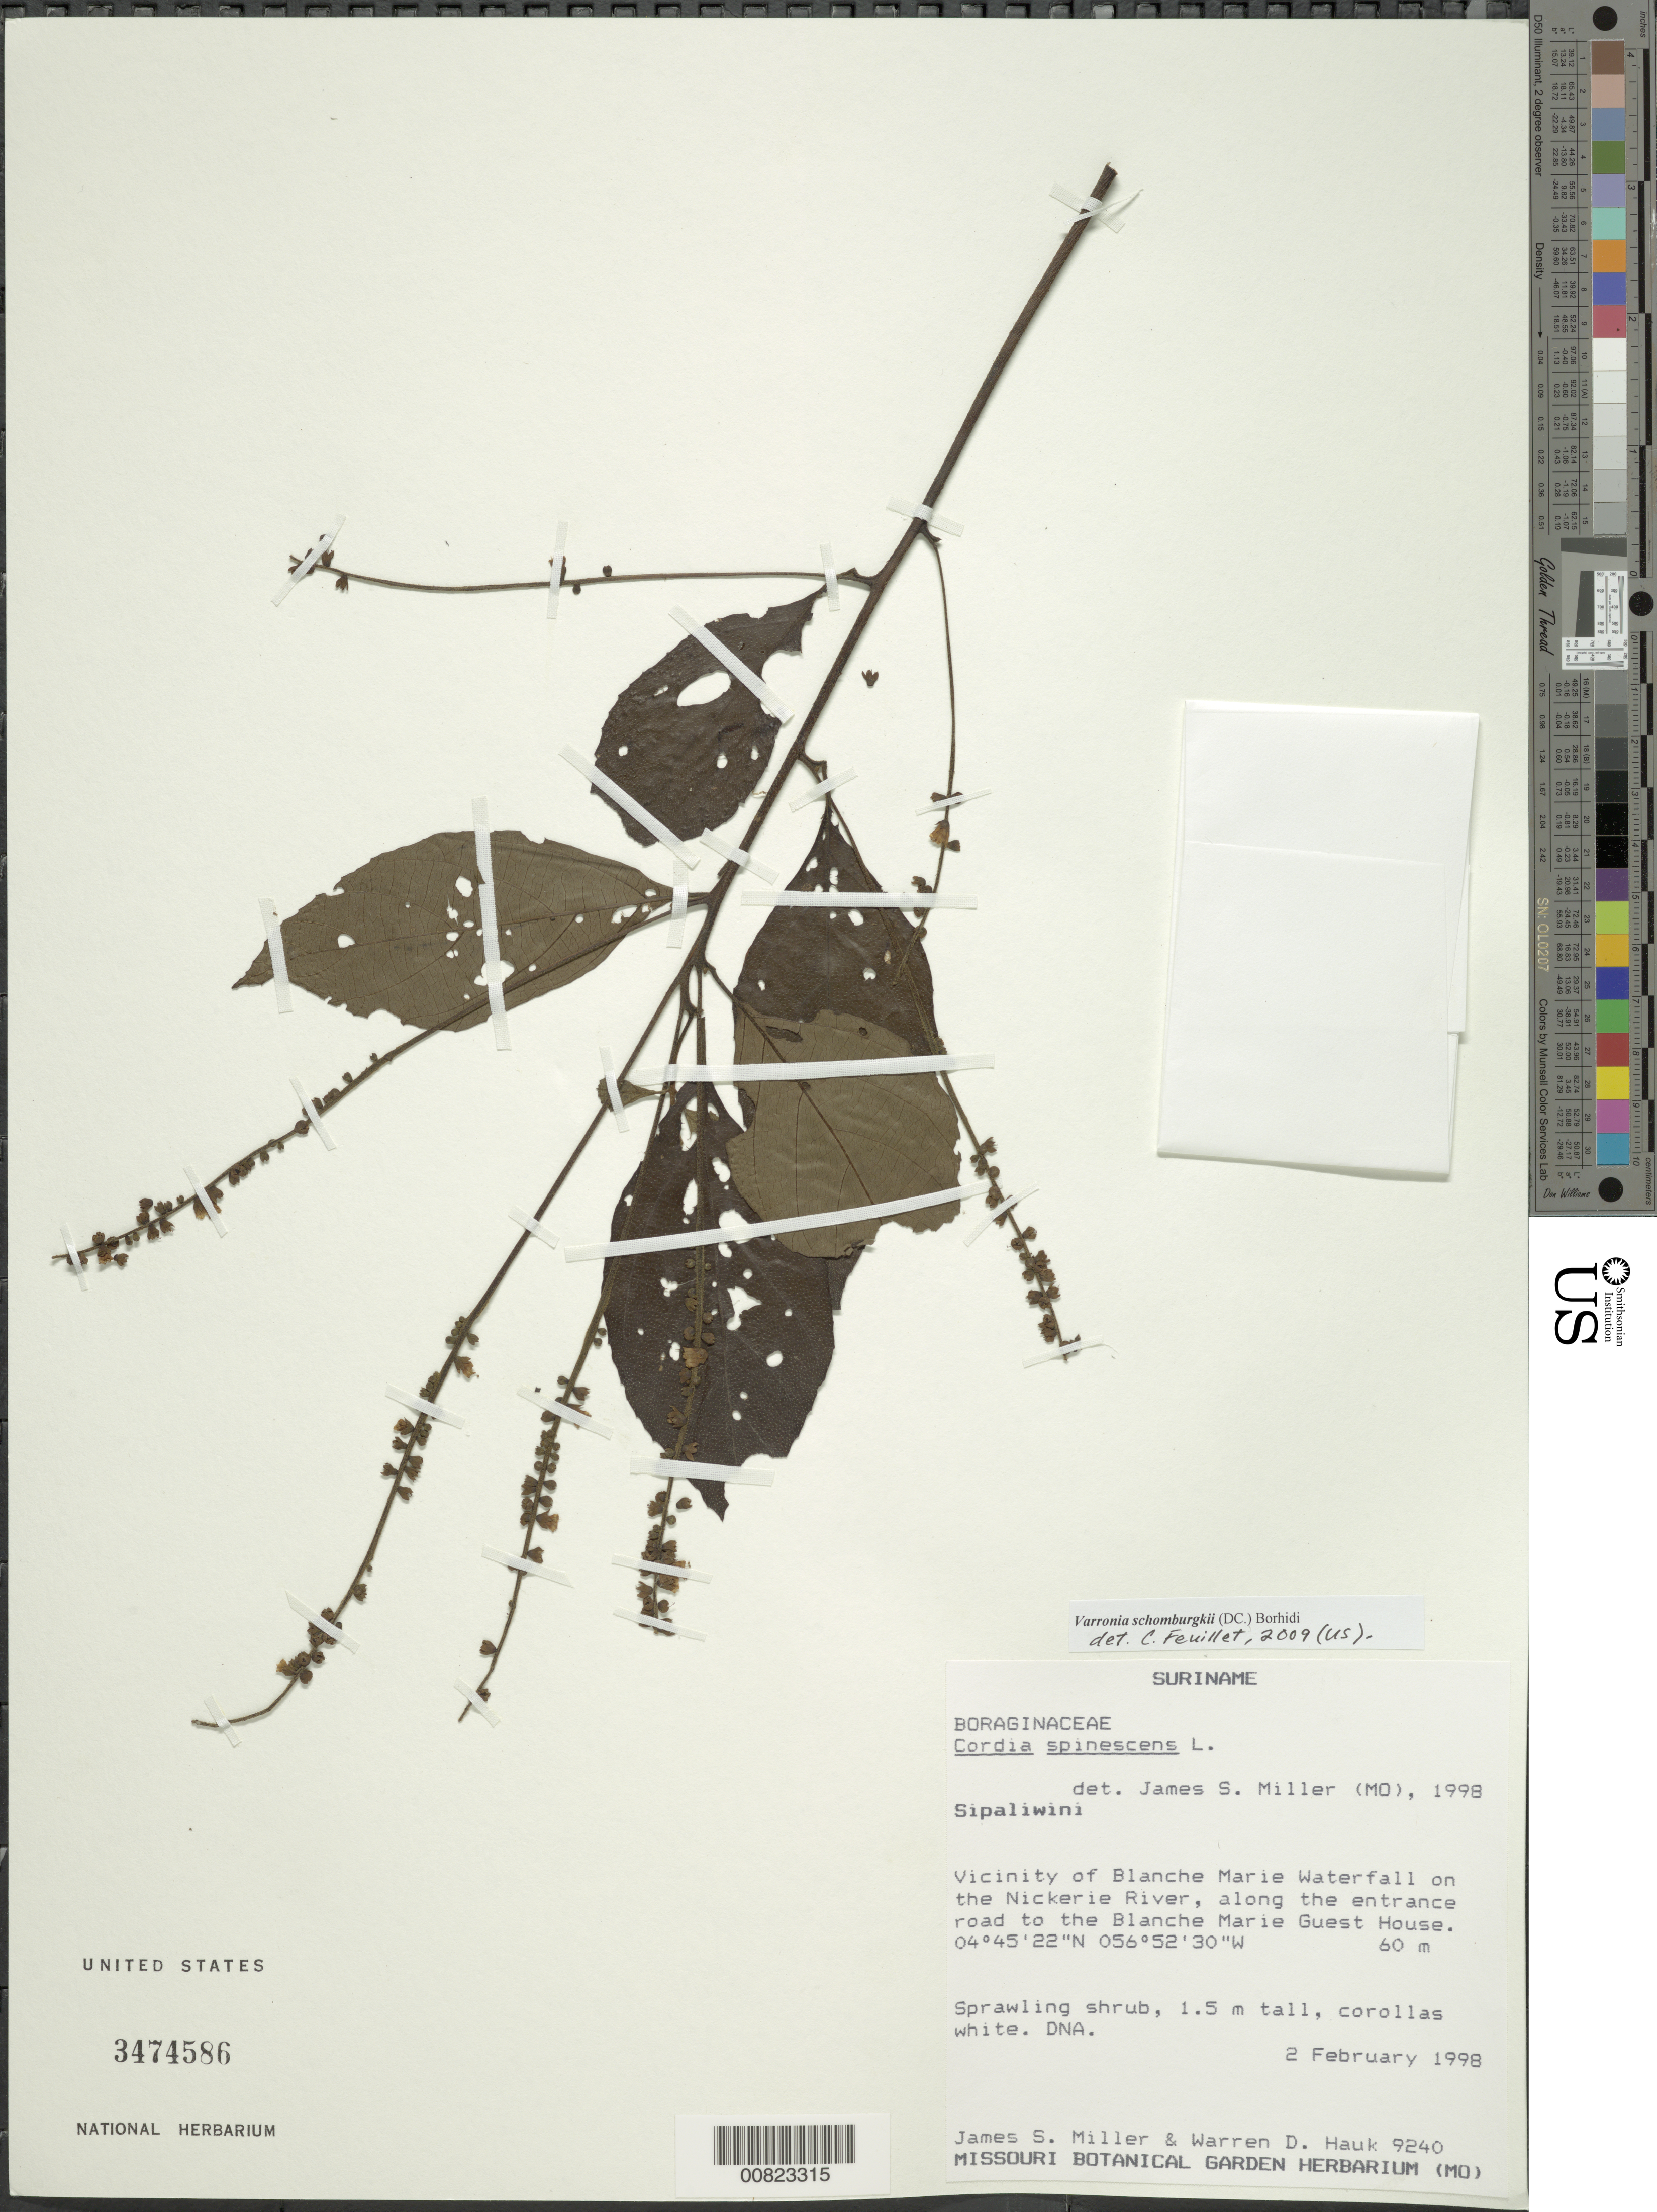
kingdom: Plantae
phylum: Tracheophyta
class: Magnoliopsida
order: Boraginales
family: Cordiaceae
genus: Cordia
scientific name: Cordia spinescens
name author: L.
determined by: Miller, James S., (MO), Missouri Botanical Garden (UNITED STATES)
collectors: J. S. Miller, R. J. Evans & W. Hauk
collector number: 9240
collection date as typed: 2-Feb-98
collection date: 1998-02-02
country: Suriname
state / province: Sipaliwini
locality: Blanche Marie falls, vic., on Nickerie R., along the entrance road to Blanche Marie Guest House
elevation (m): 60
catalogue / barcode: US 3474586